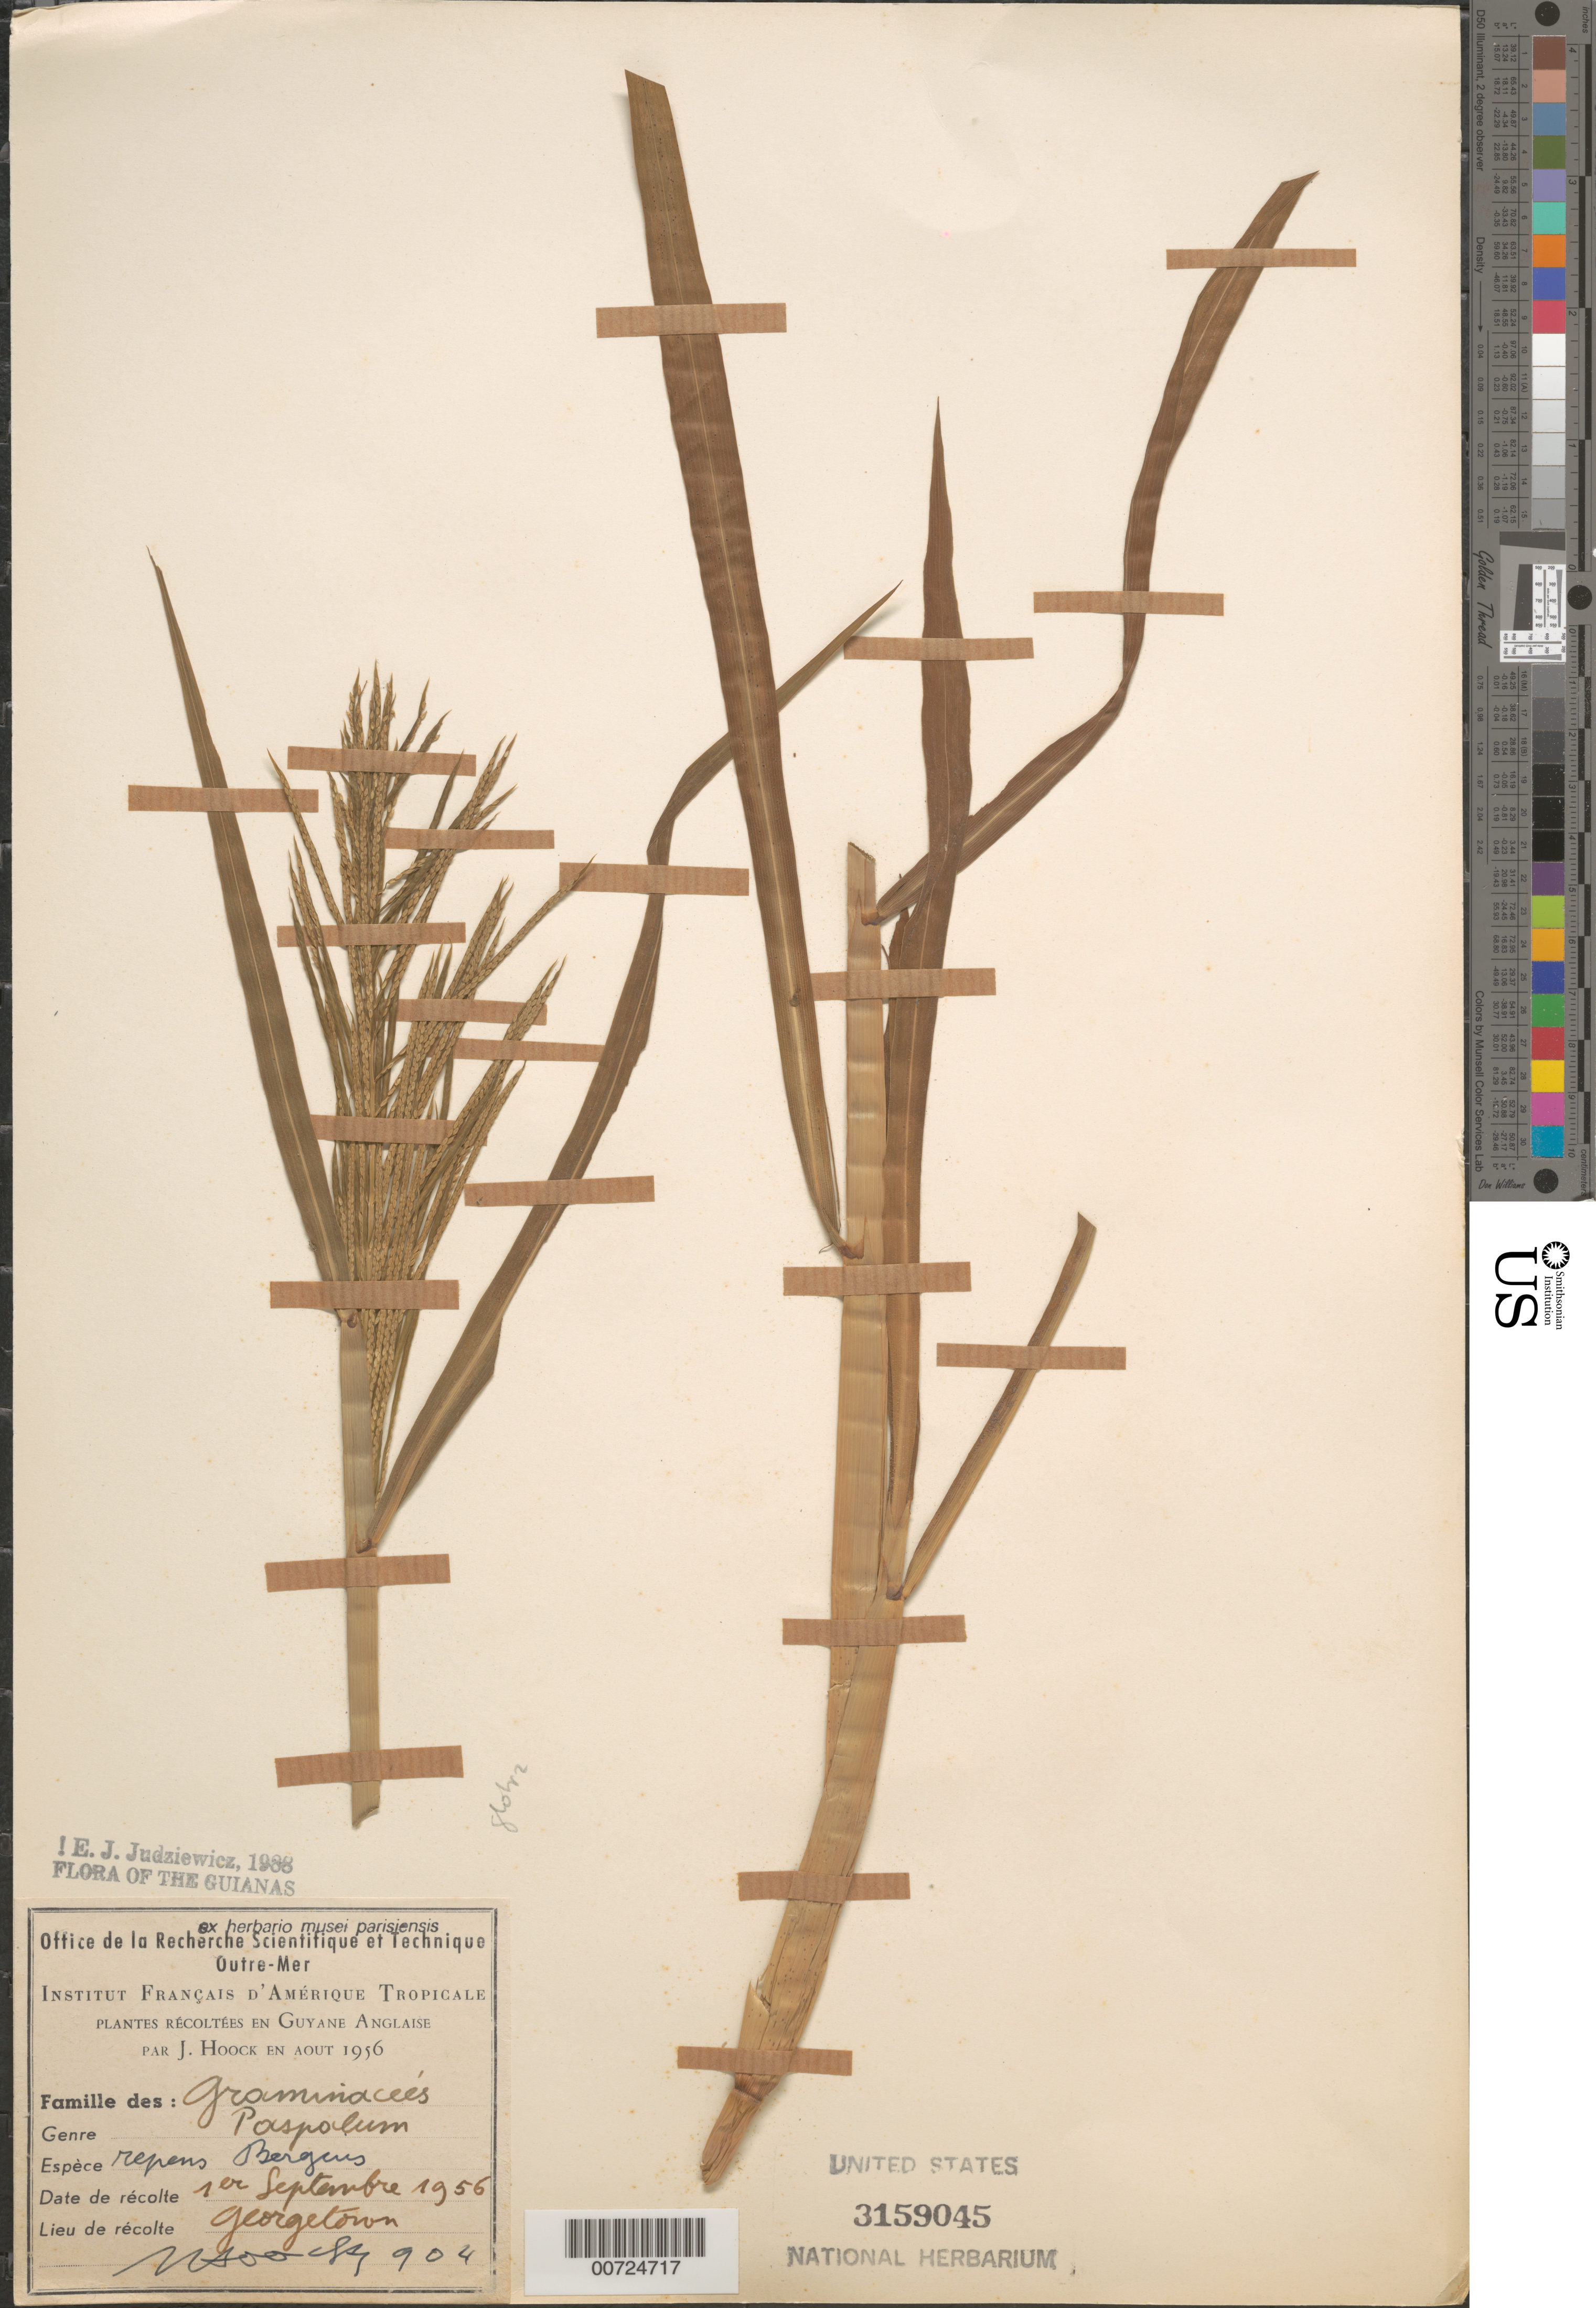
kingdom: Plantae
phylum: Tracheophyta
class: Liliopsida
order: Poales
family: Poaceae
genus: Paspalum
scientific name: Paspalum repens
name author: P.J. Bergius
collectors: J. Hoock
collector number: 904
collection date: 1956-09-01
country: Guyana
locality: The Guianas. Guyane Anglaise. Georgetown.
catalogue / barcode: US 3159045